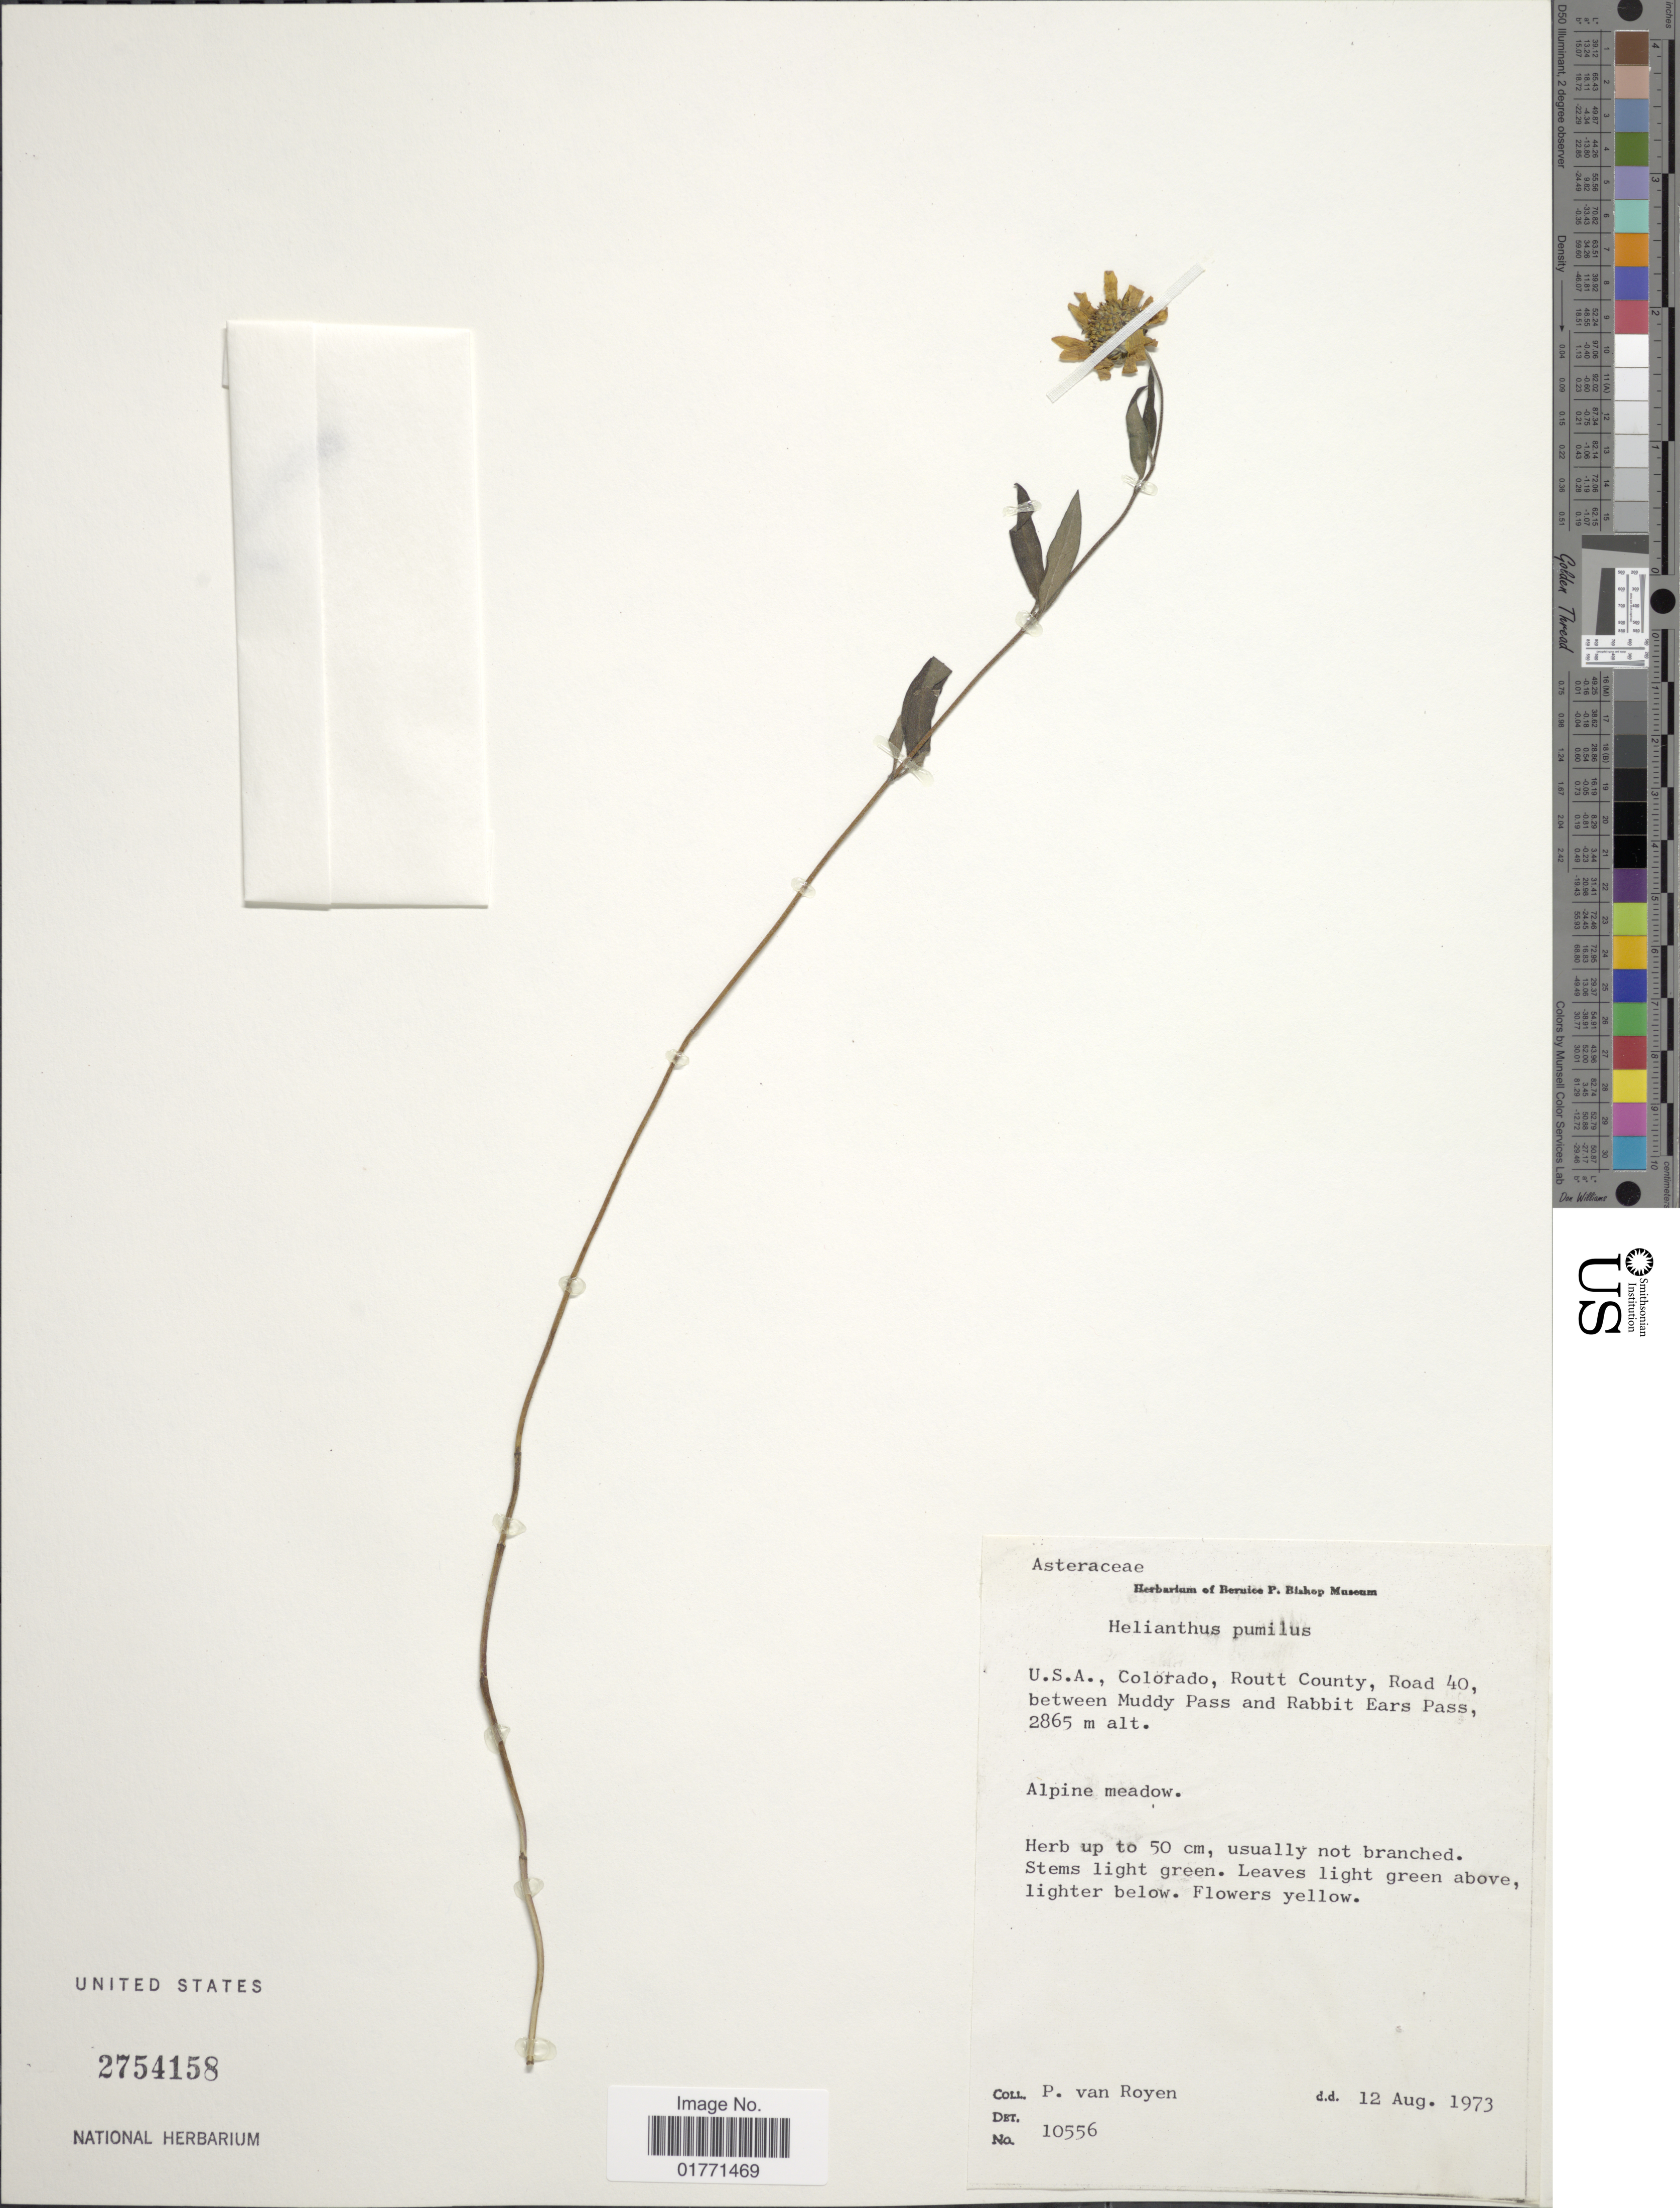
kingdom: Plantae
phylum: Tracheophyta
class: Magnoliopsida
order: Asterales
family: Asteraceae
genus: Helianthus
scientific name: Helianthus pumilis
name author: Nutt.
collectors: P. van Royen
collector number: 10556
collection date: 1973-08-12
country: United States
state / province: Colorado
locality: U.S.A. Colorado, Routt County, Road 40, between Muddy Pass and Rabbit Ears Pass,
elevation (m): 2865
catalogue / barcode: US 2754158